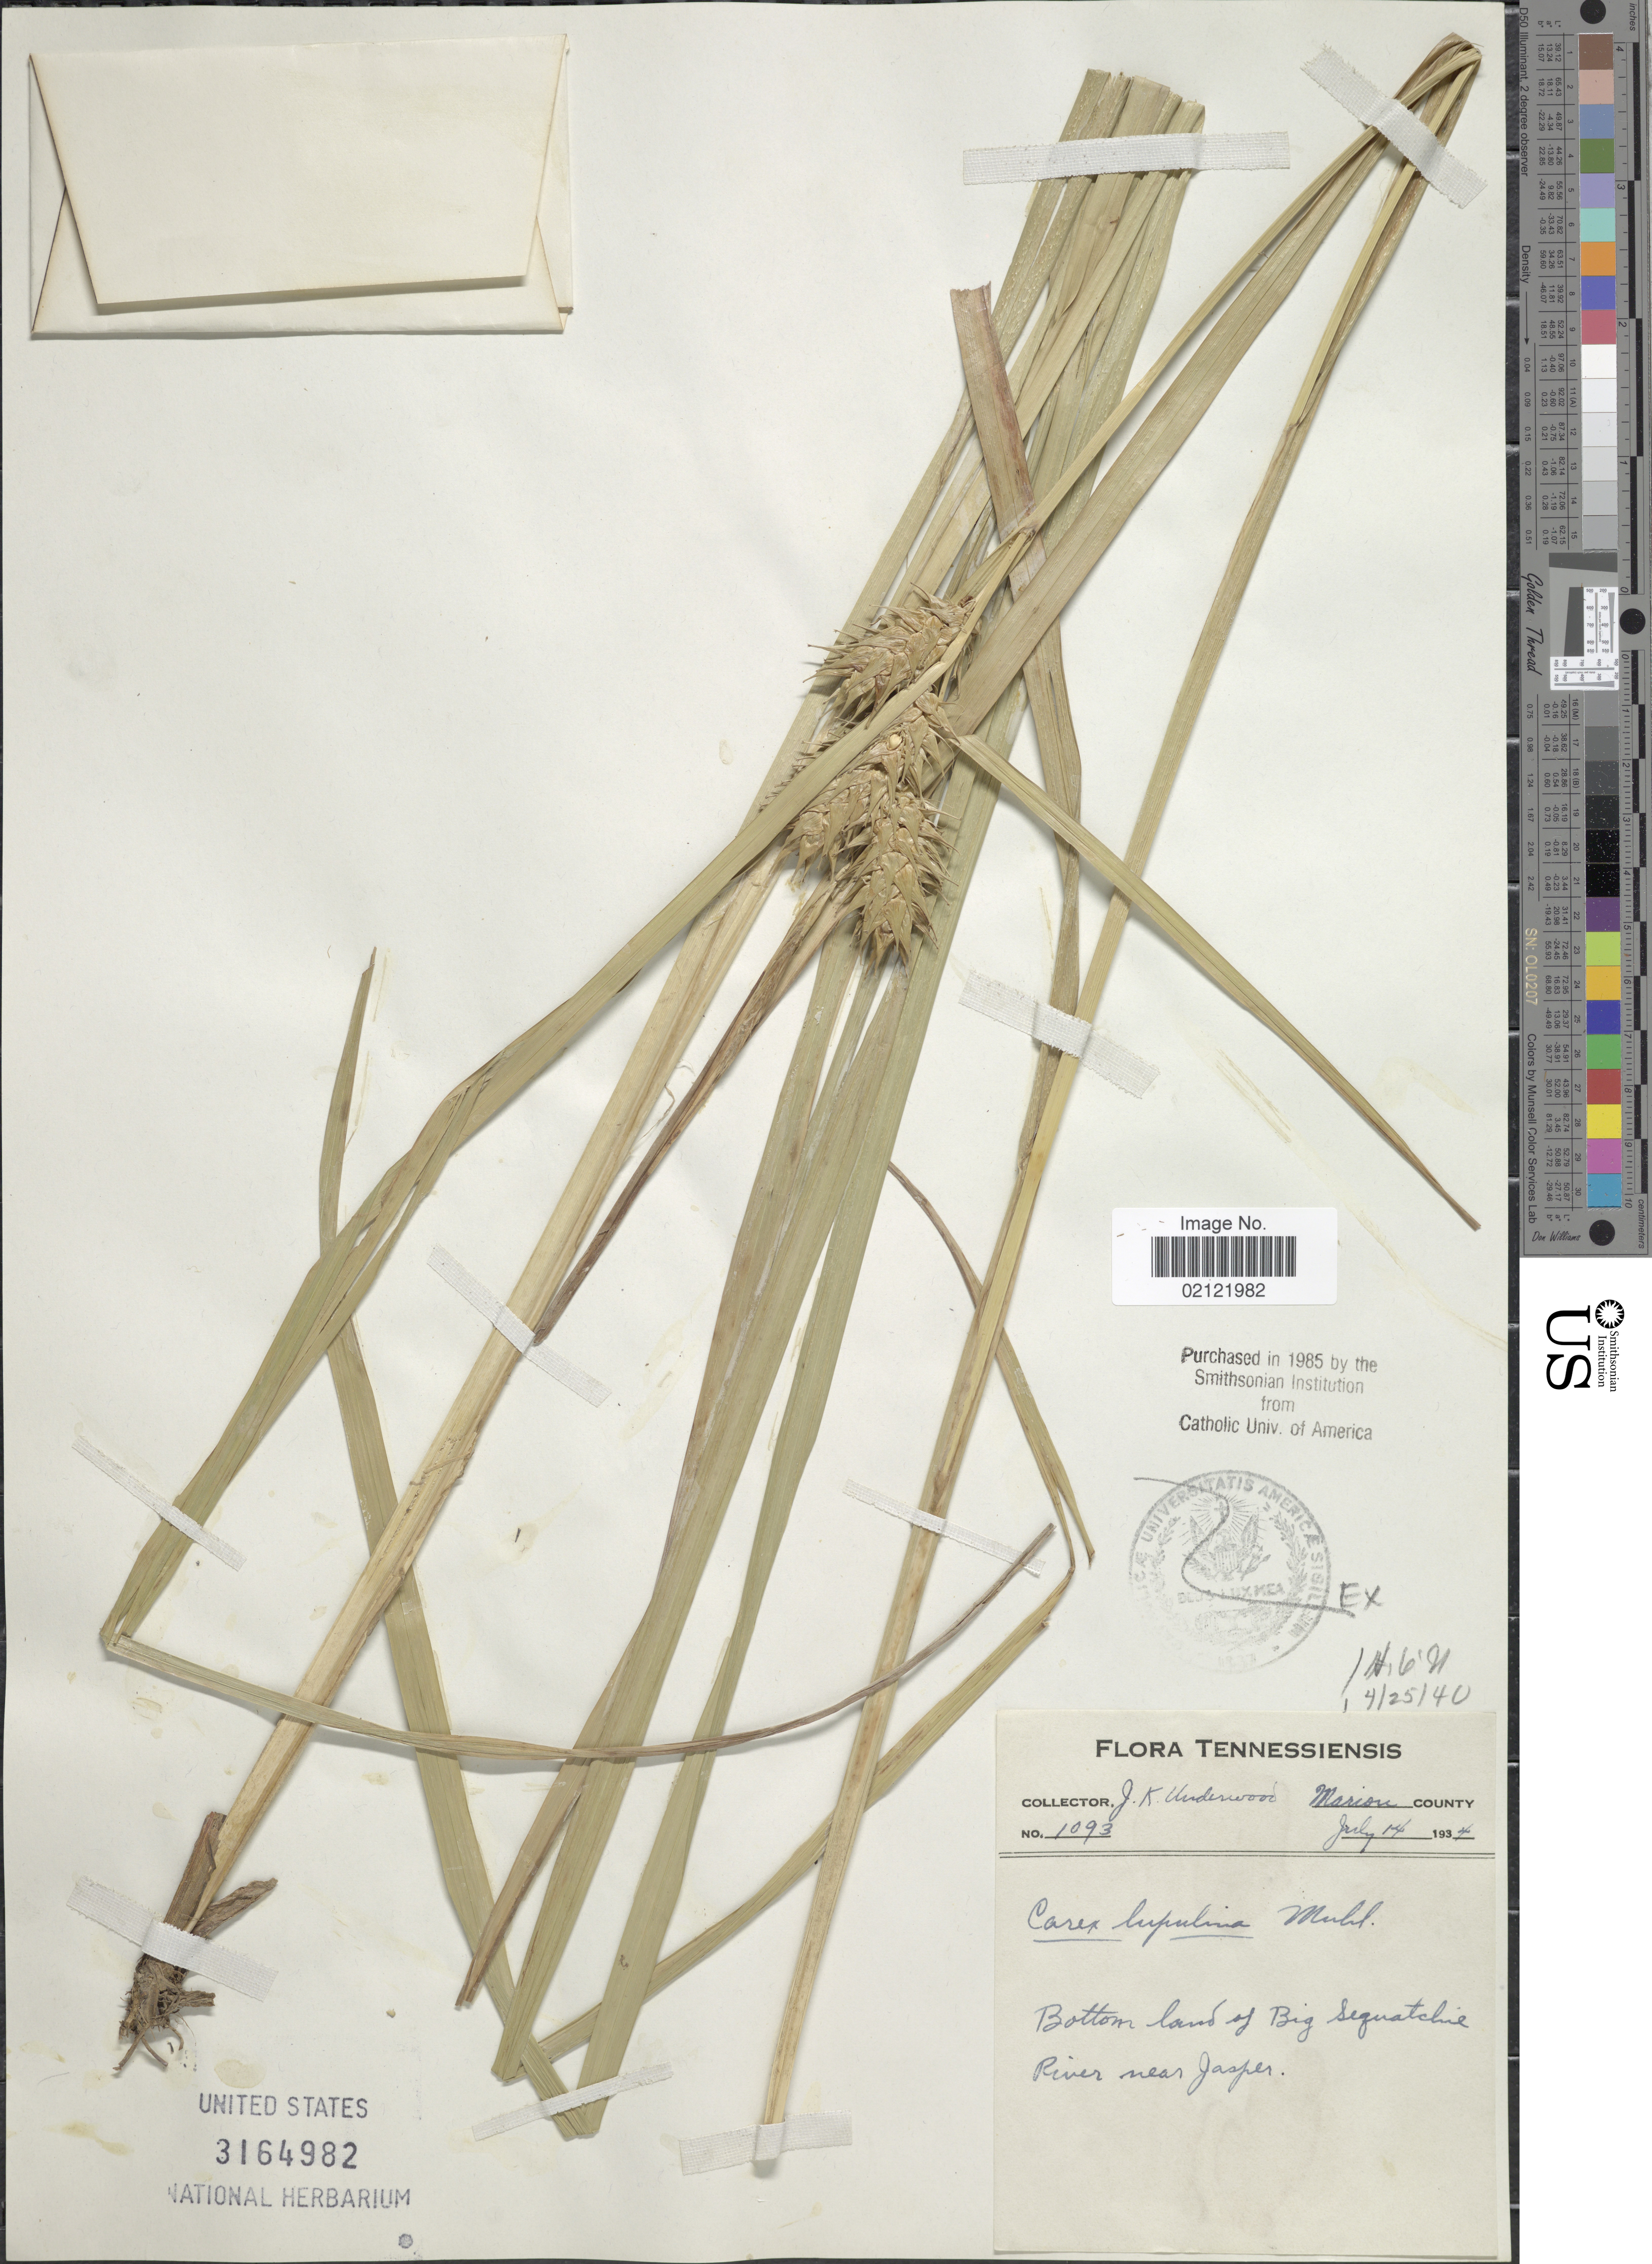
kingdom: Plantae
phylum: Tracheophyta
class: Liliopsida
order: Poales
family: Cyperaceae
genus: Carex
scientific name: Carex lupulina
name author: Muhl. ex Willd.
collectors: J. K. Underwood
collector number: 1093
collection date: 1934-07-14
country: United States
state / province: Tennessee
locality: Marion County. Bottom land of Big Sequatchie River near Jasper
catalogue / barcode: US 3164982